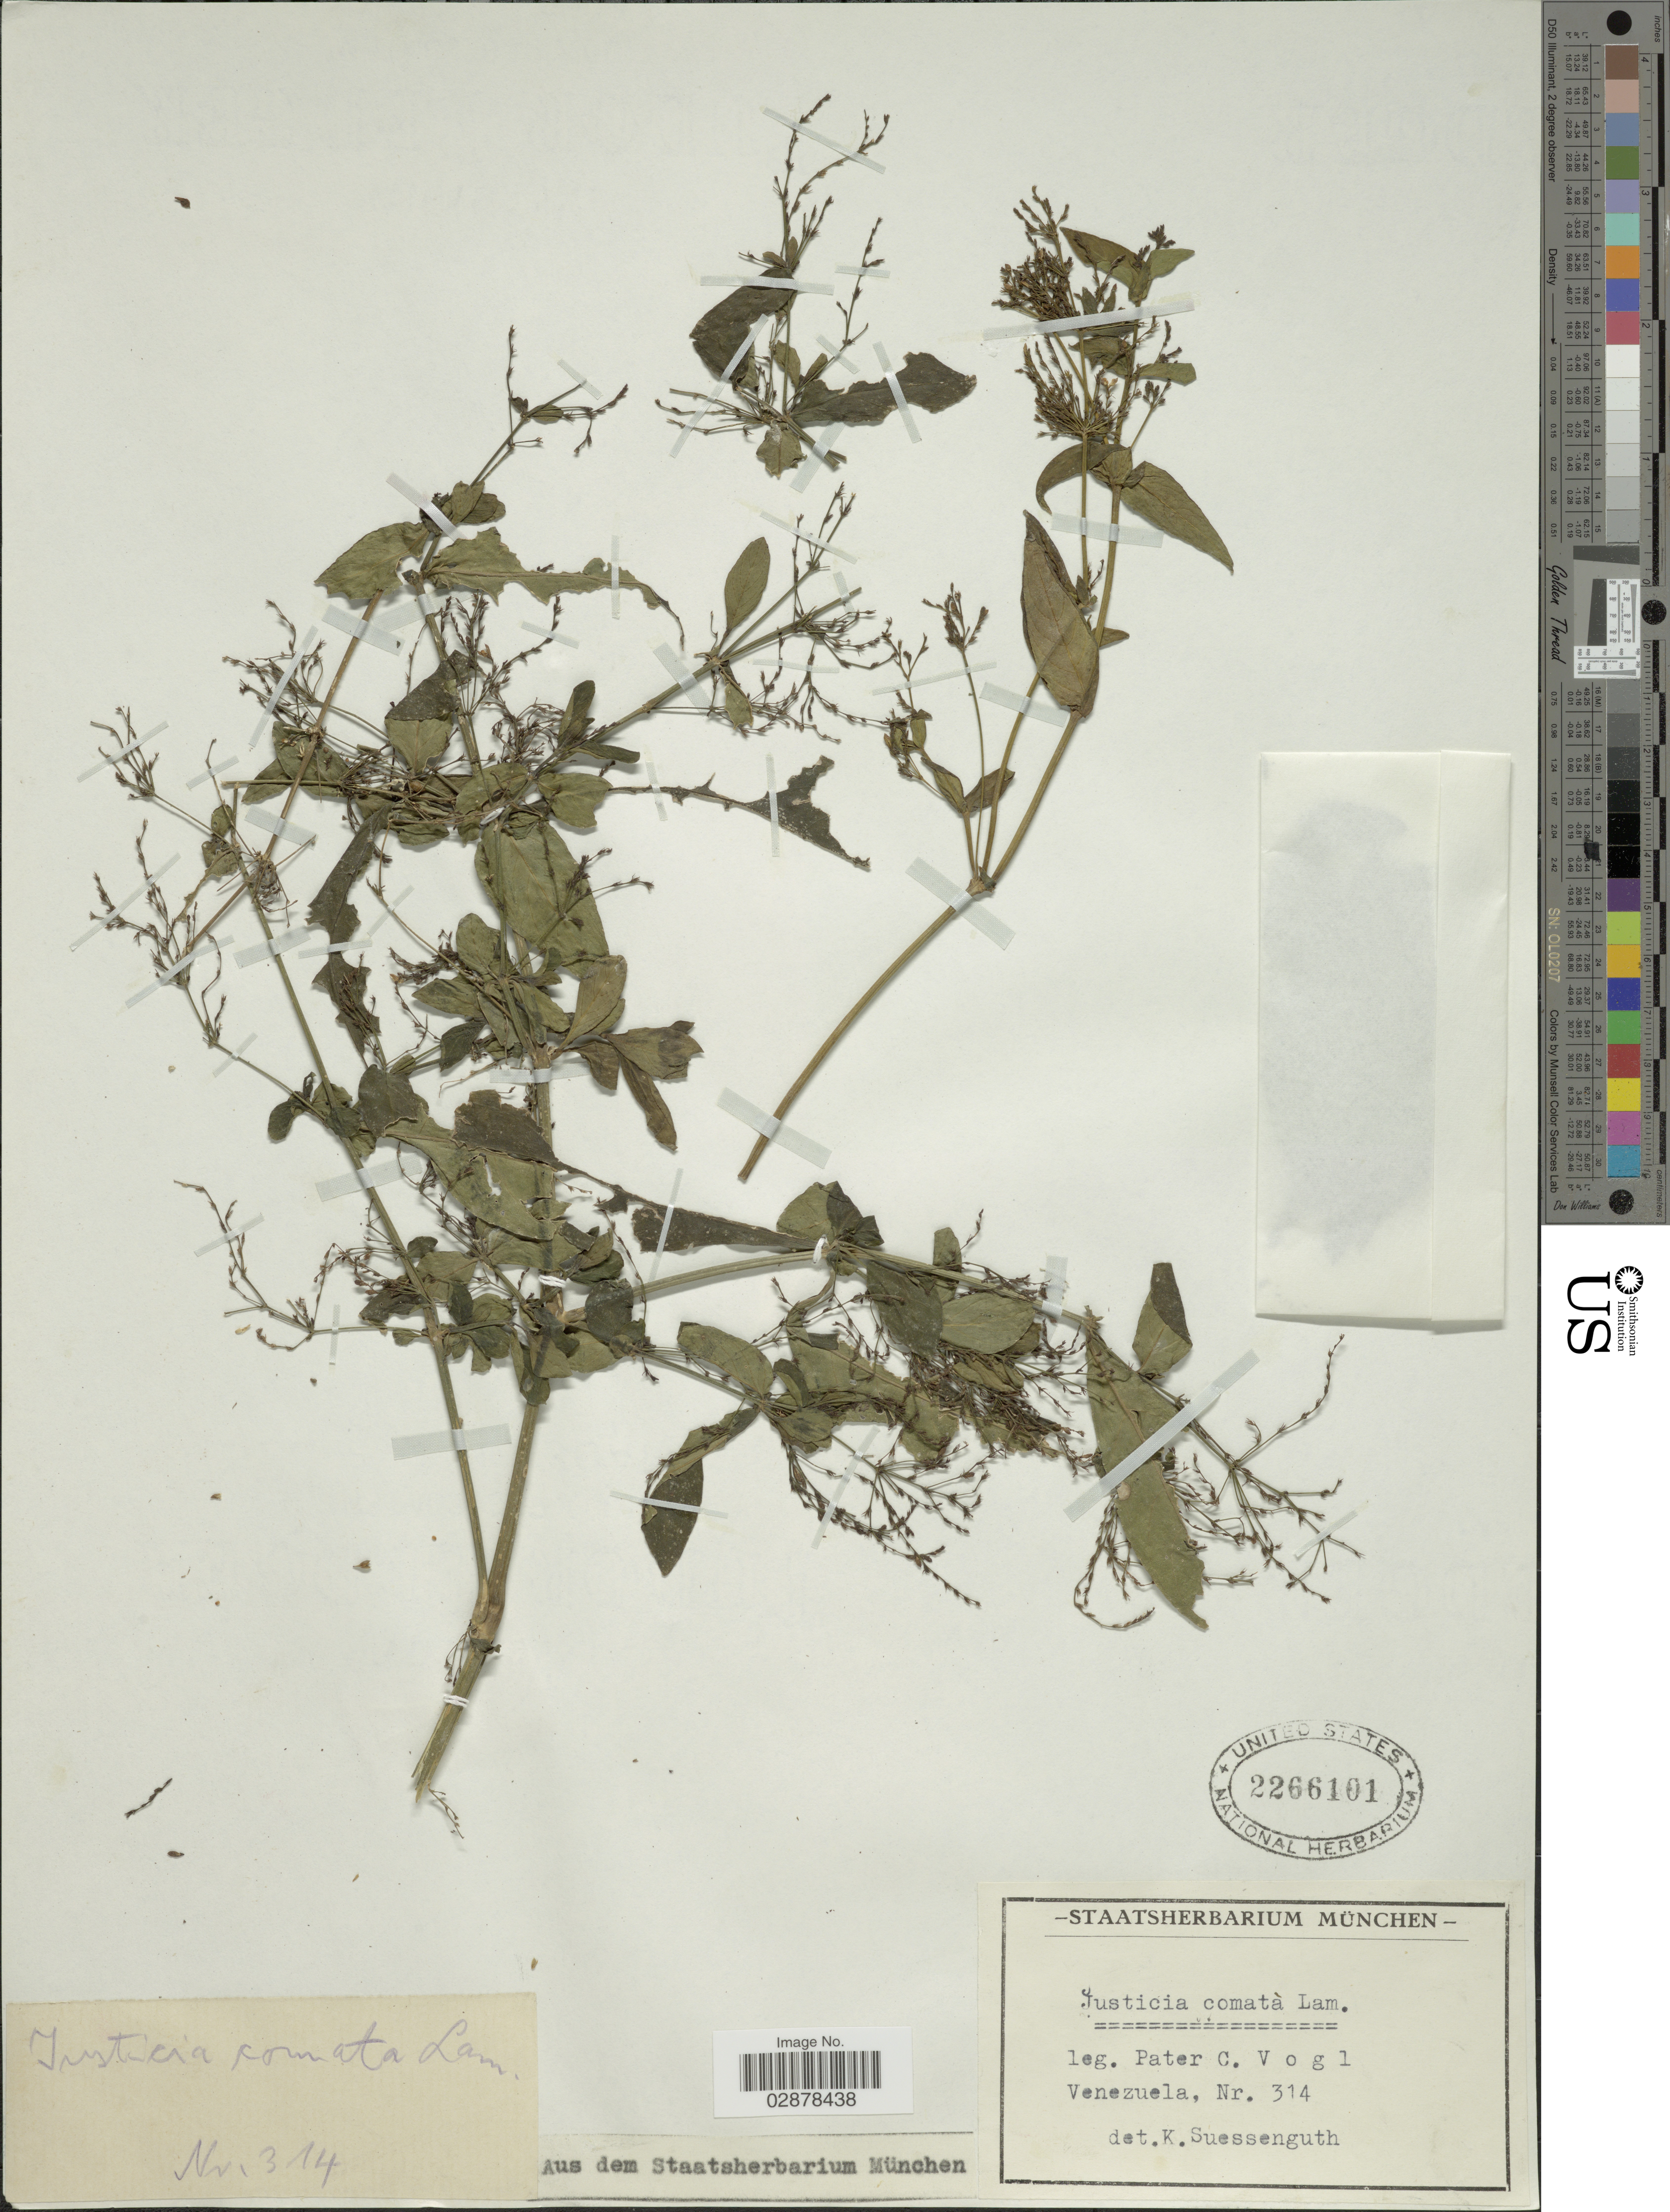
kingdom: Plantae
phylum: Tracheophyta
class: Magnoliopsida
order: Lamiales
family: Acanthaceae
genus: Justicia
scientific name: Justicia comata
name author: (L.) Lam.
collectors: P. Vogl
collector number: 314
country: Venezuela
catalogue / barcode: US 2266101